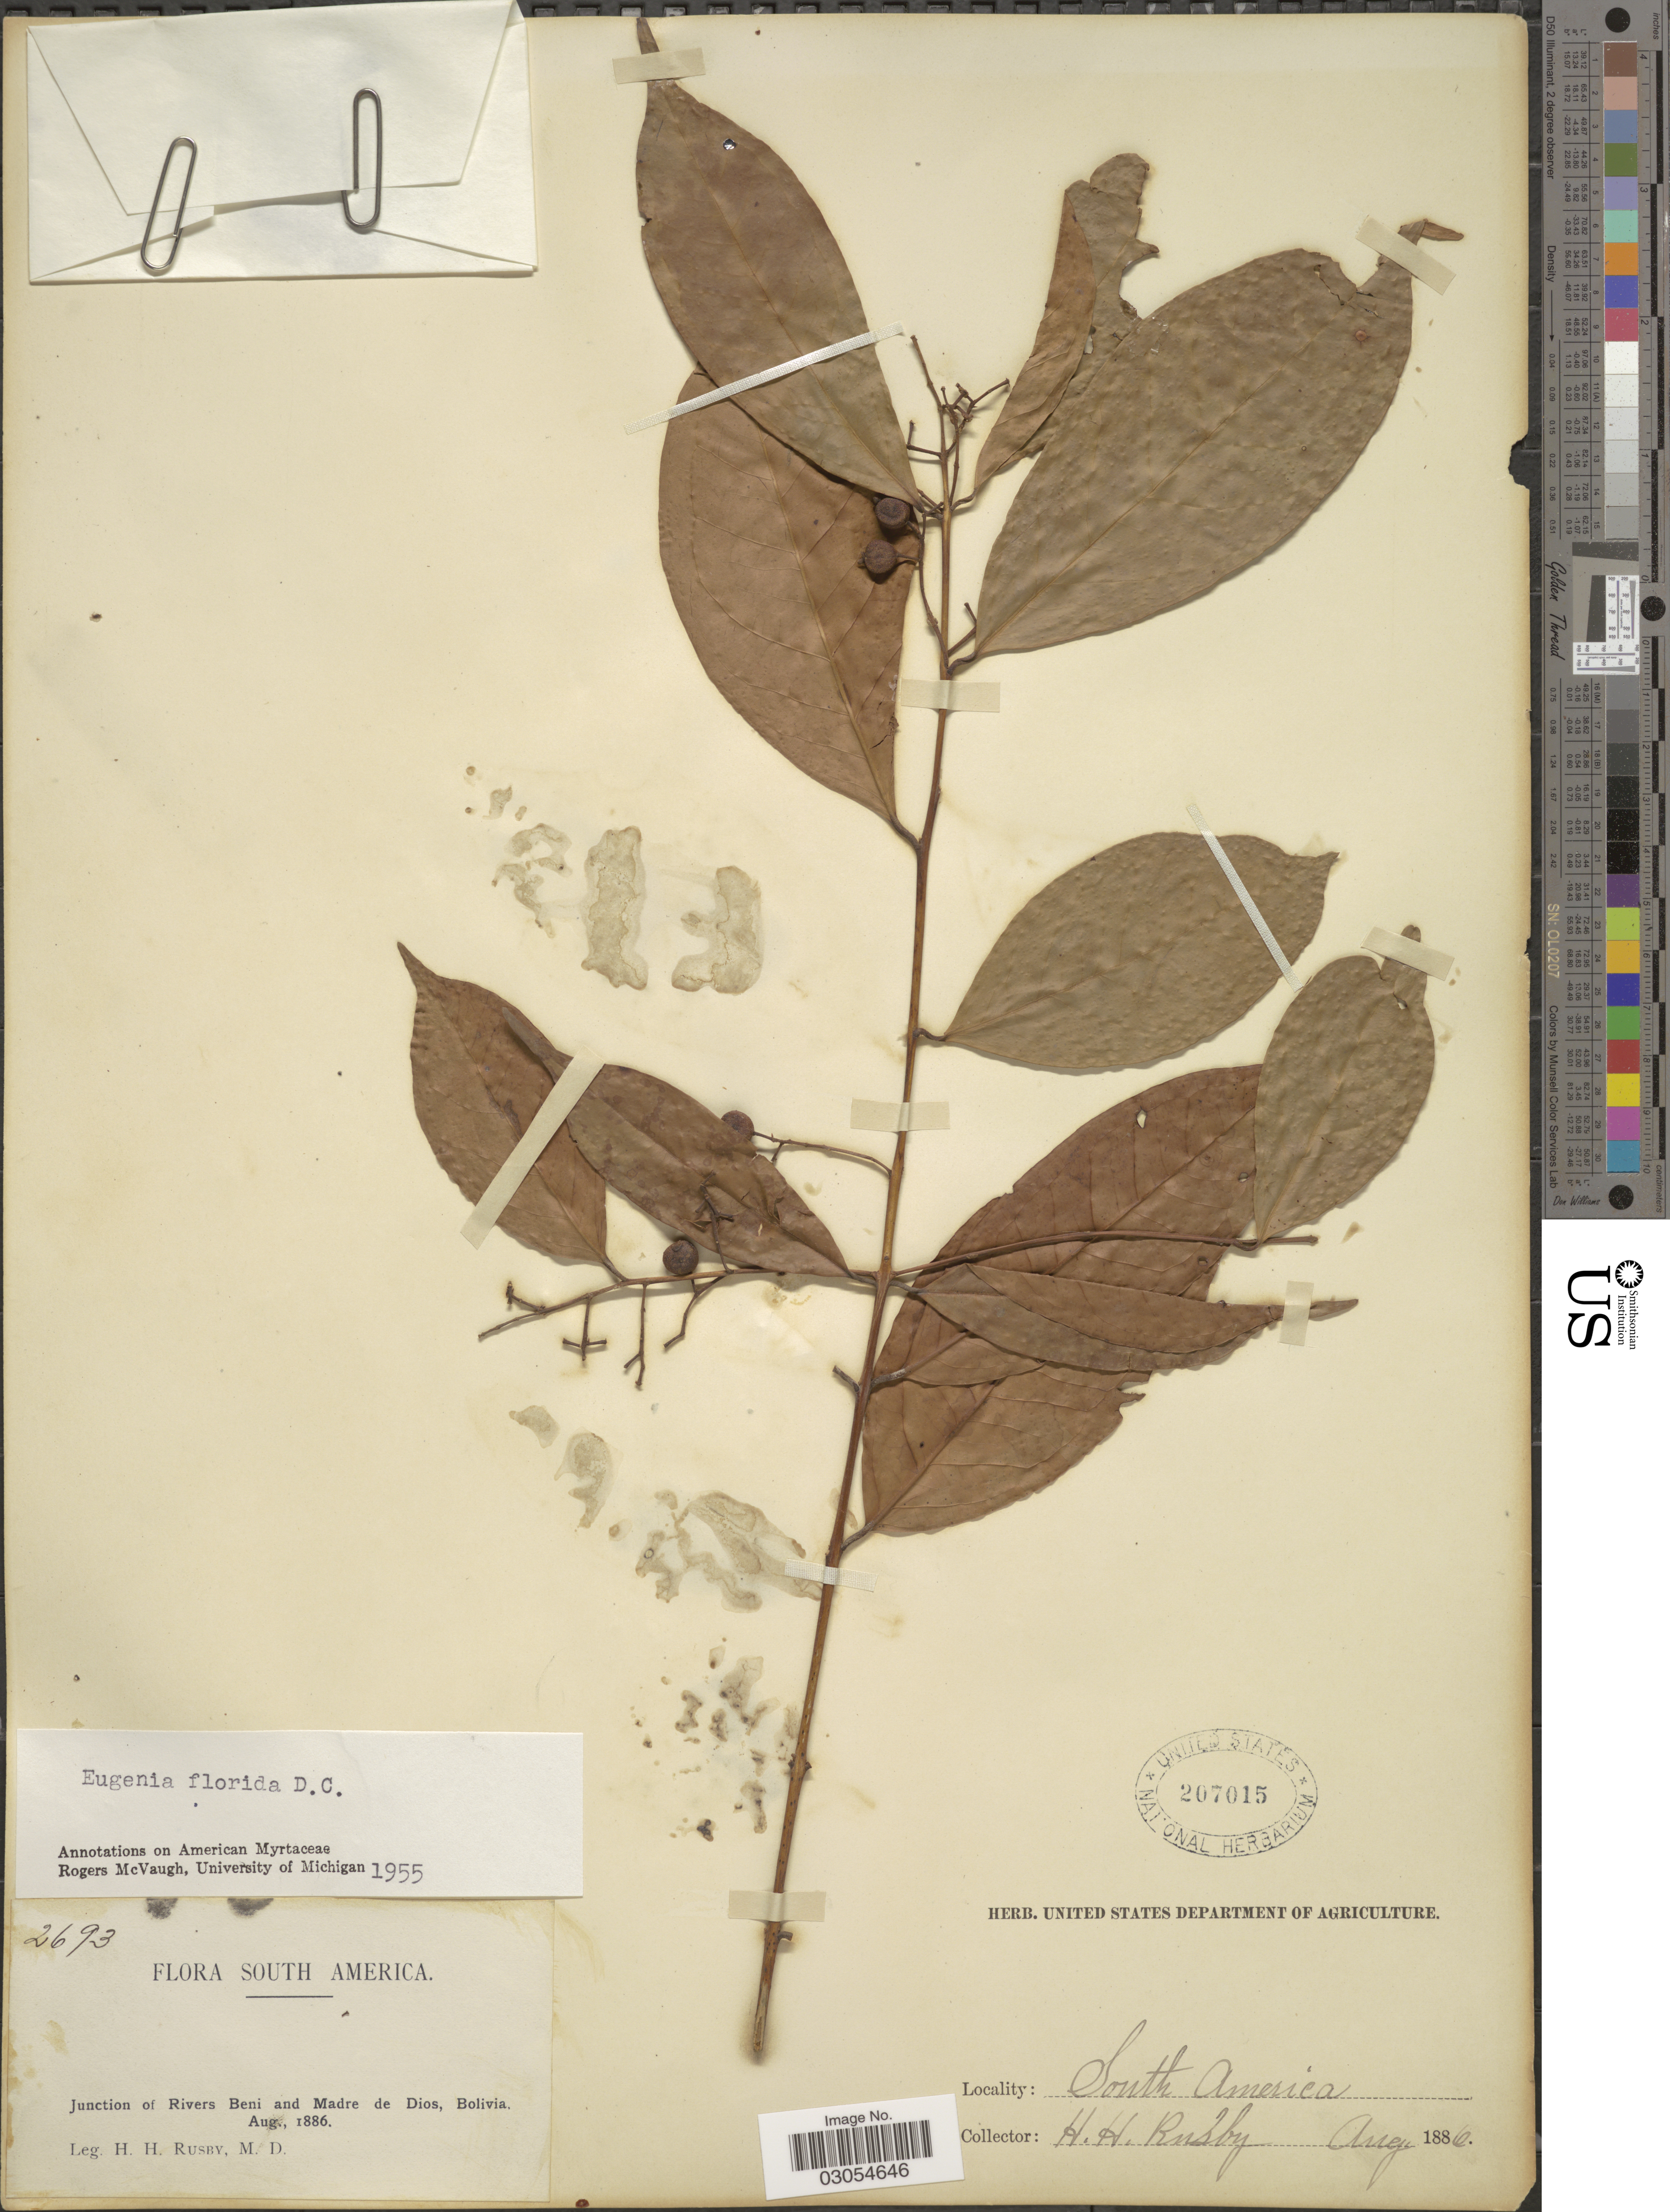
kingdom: Plantae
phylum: Tracheophyta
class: Magnoliopsida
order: Myrtales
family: Myrtaceae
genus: Eugenia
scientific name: Eugenia florida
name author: DC.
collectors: H. H. Rusby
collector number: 2693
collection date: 1886-08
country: Bolivia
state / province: Beni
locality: Junction of Rivers Beni and Madre de Dios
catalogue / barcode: US 207015